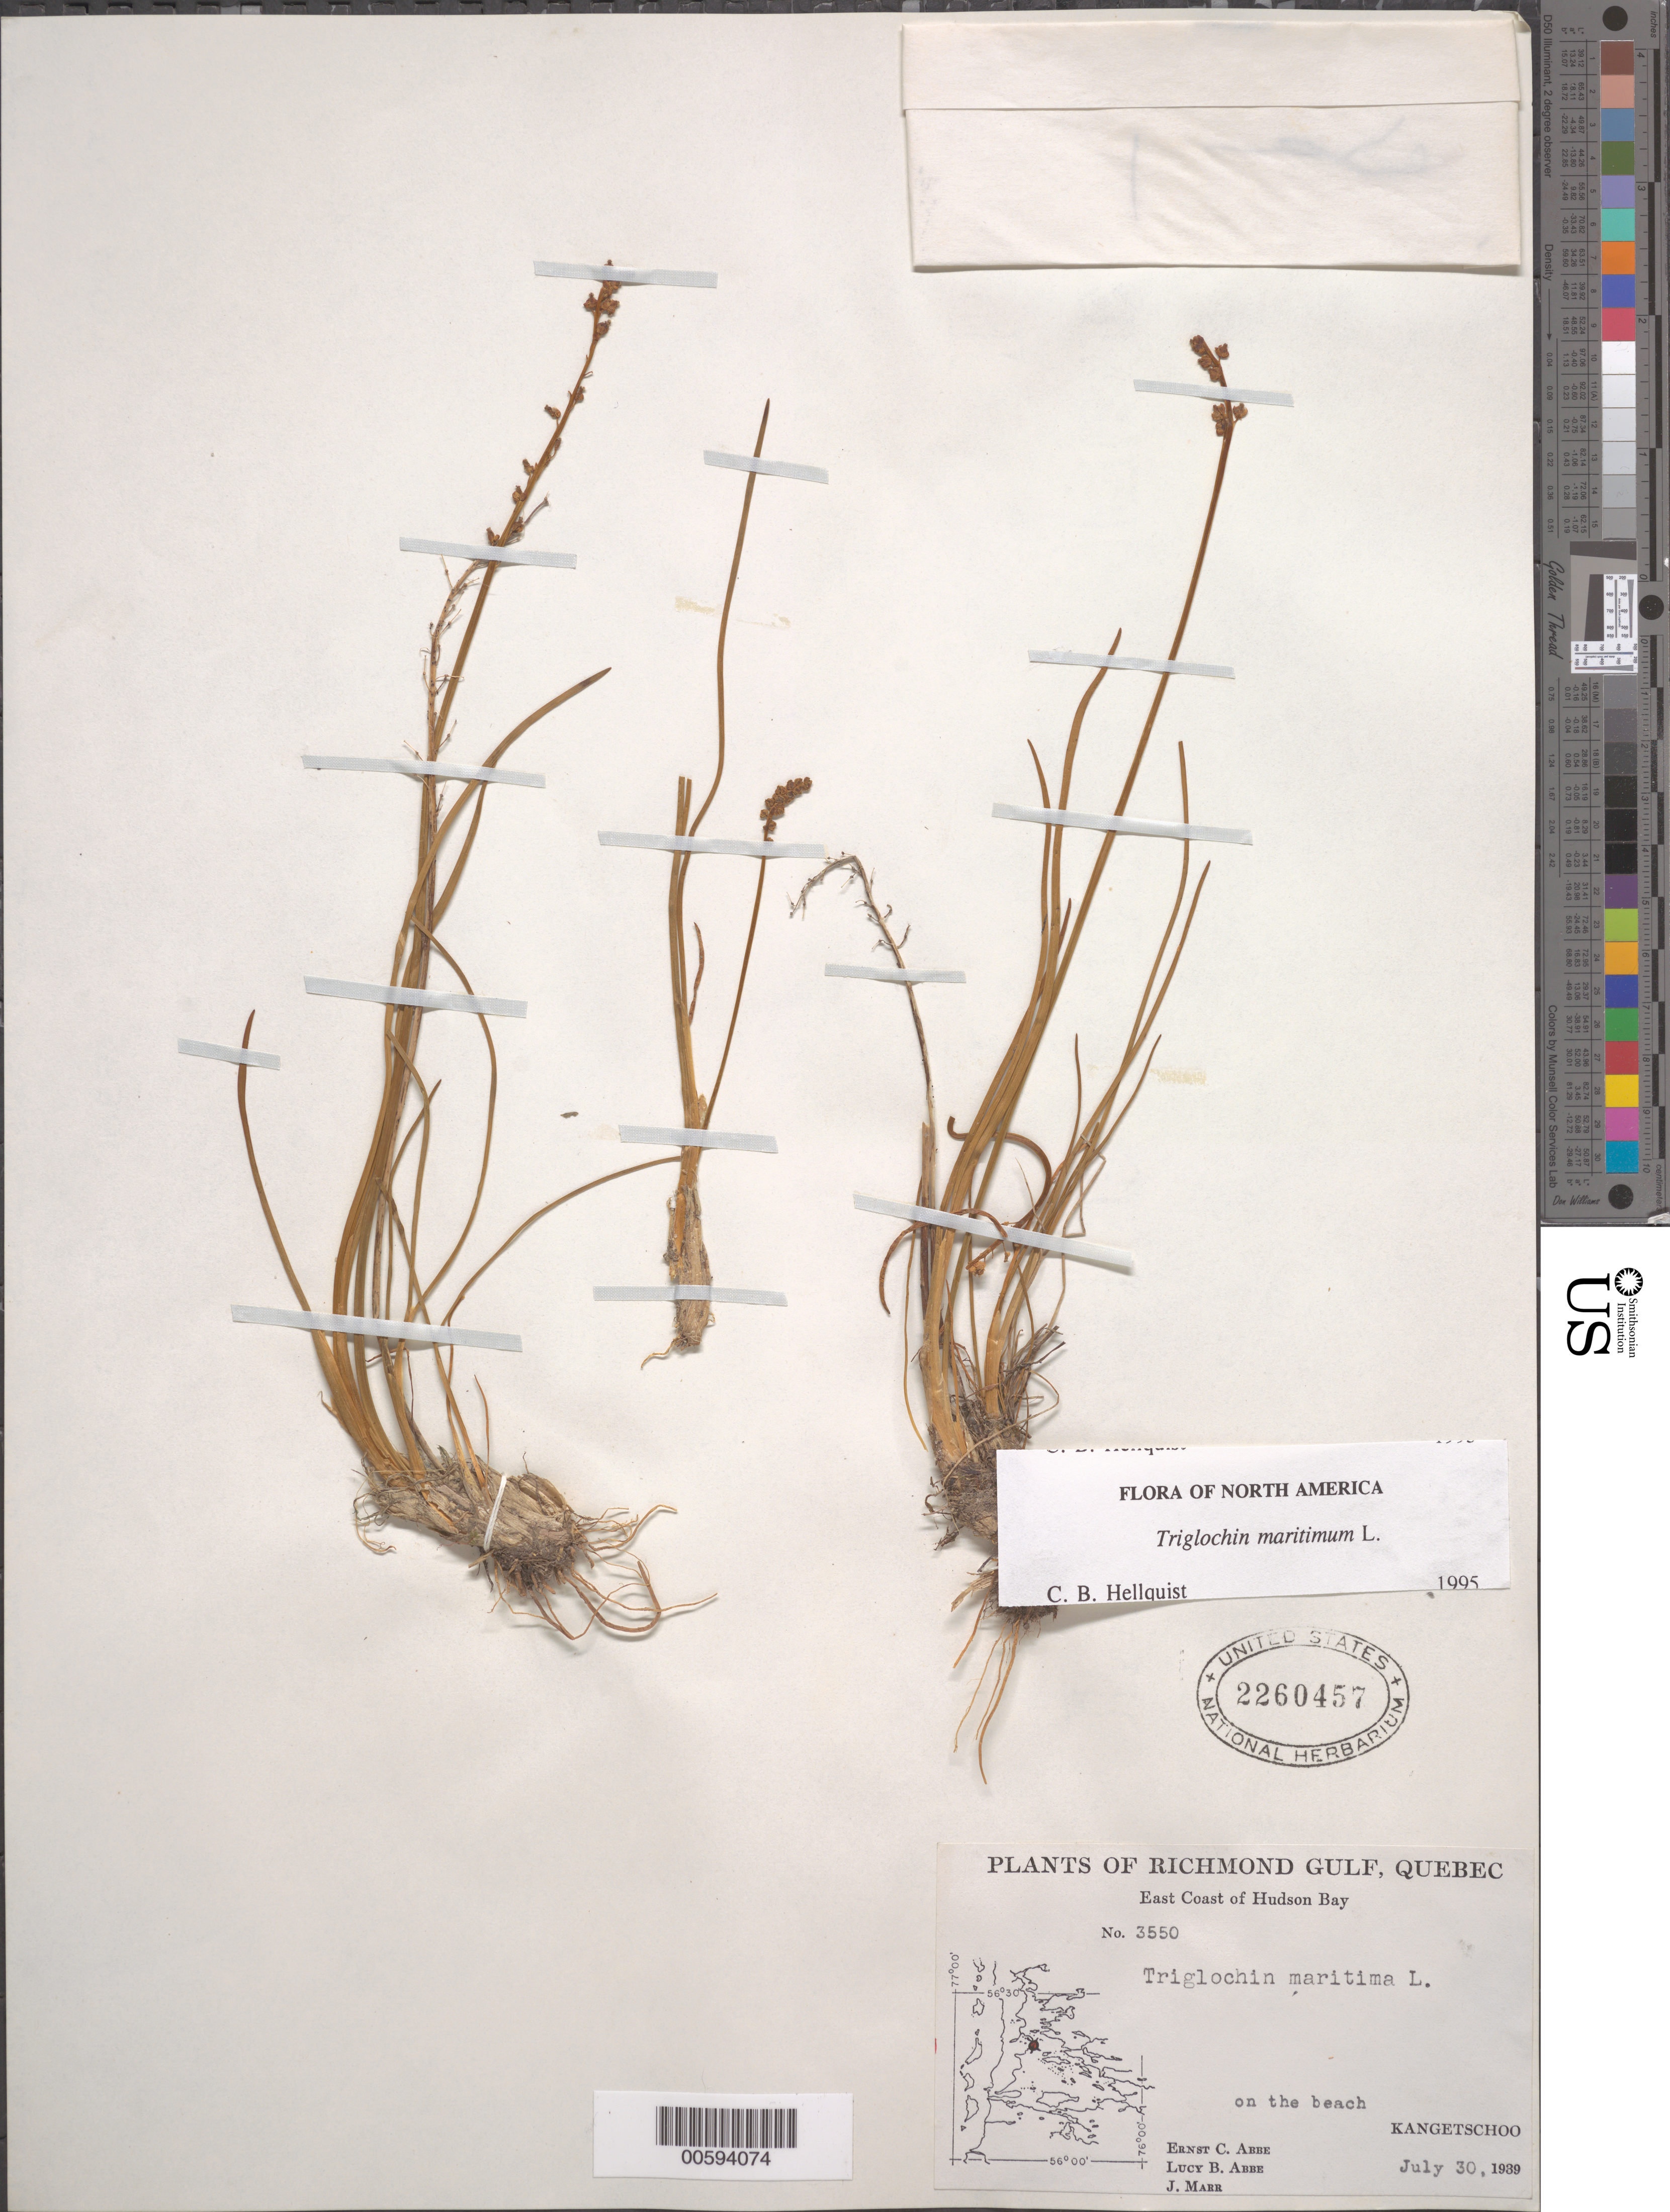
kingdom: Plantae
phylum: Tracheophyta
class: Liliopsida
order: Alismatales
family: Juncaginaceae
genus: Triglochin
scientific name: Triglochin maritima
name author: L.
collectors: E. C. Abbe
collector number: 3550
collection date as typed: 30 Jul 1939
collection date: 1939-07-30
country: Canada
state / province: Quebec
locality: Richmond Gulf, East Coast of Hudson Bay, Kangetschoo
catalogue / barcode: US 2260457